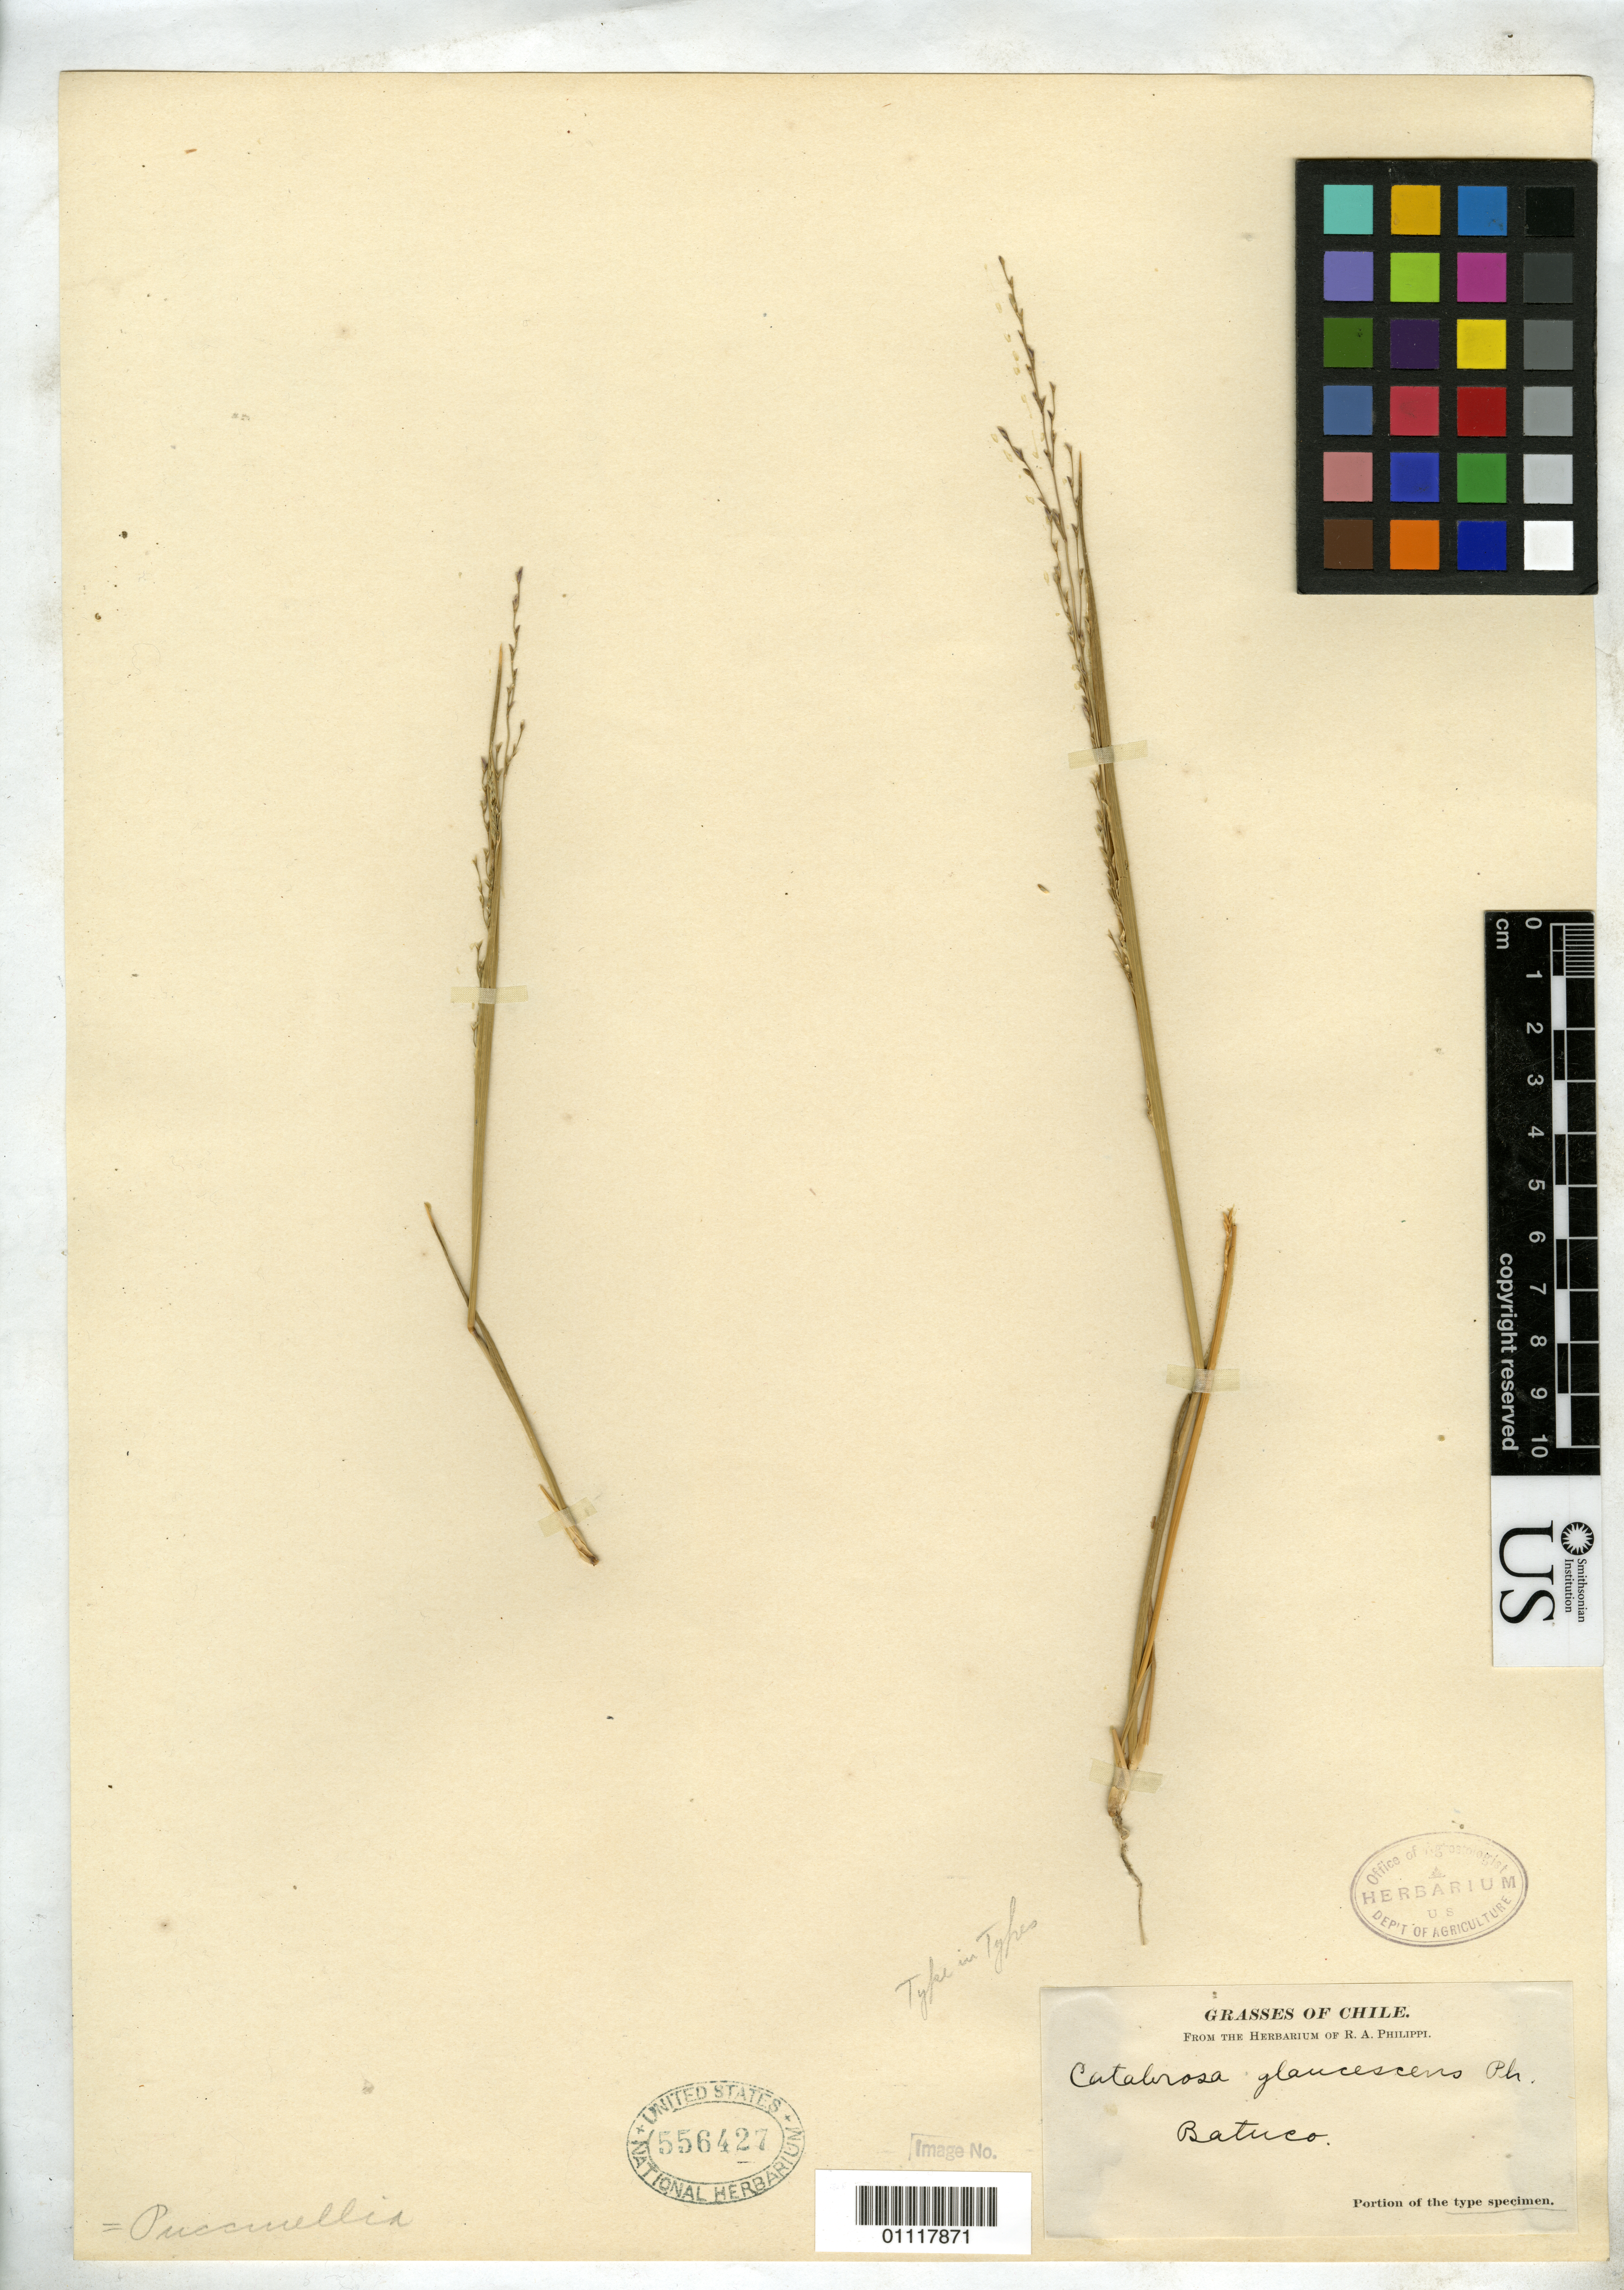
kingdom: Plantae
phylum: Tracheophyta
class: Liliopsida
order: Poales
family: Poaceae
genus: Catabrosa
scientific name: Catabrosa glaucescens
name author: Phil.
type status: Type Collection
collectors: ex. herb. R.A. Philippi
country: Chile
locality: Batuco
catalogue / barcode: US 556427